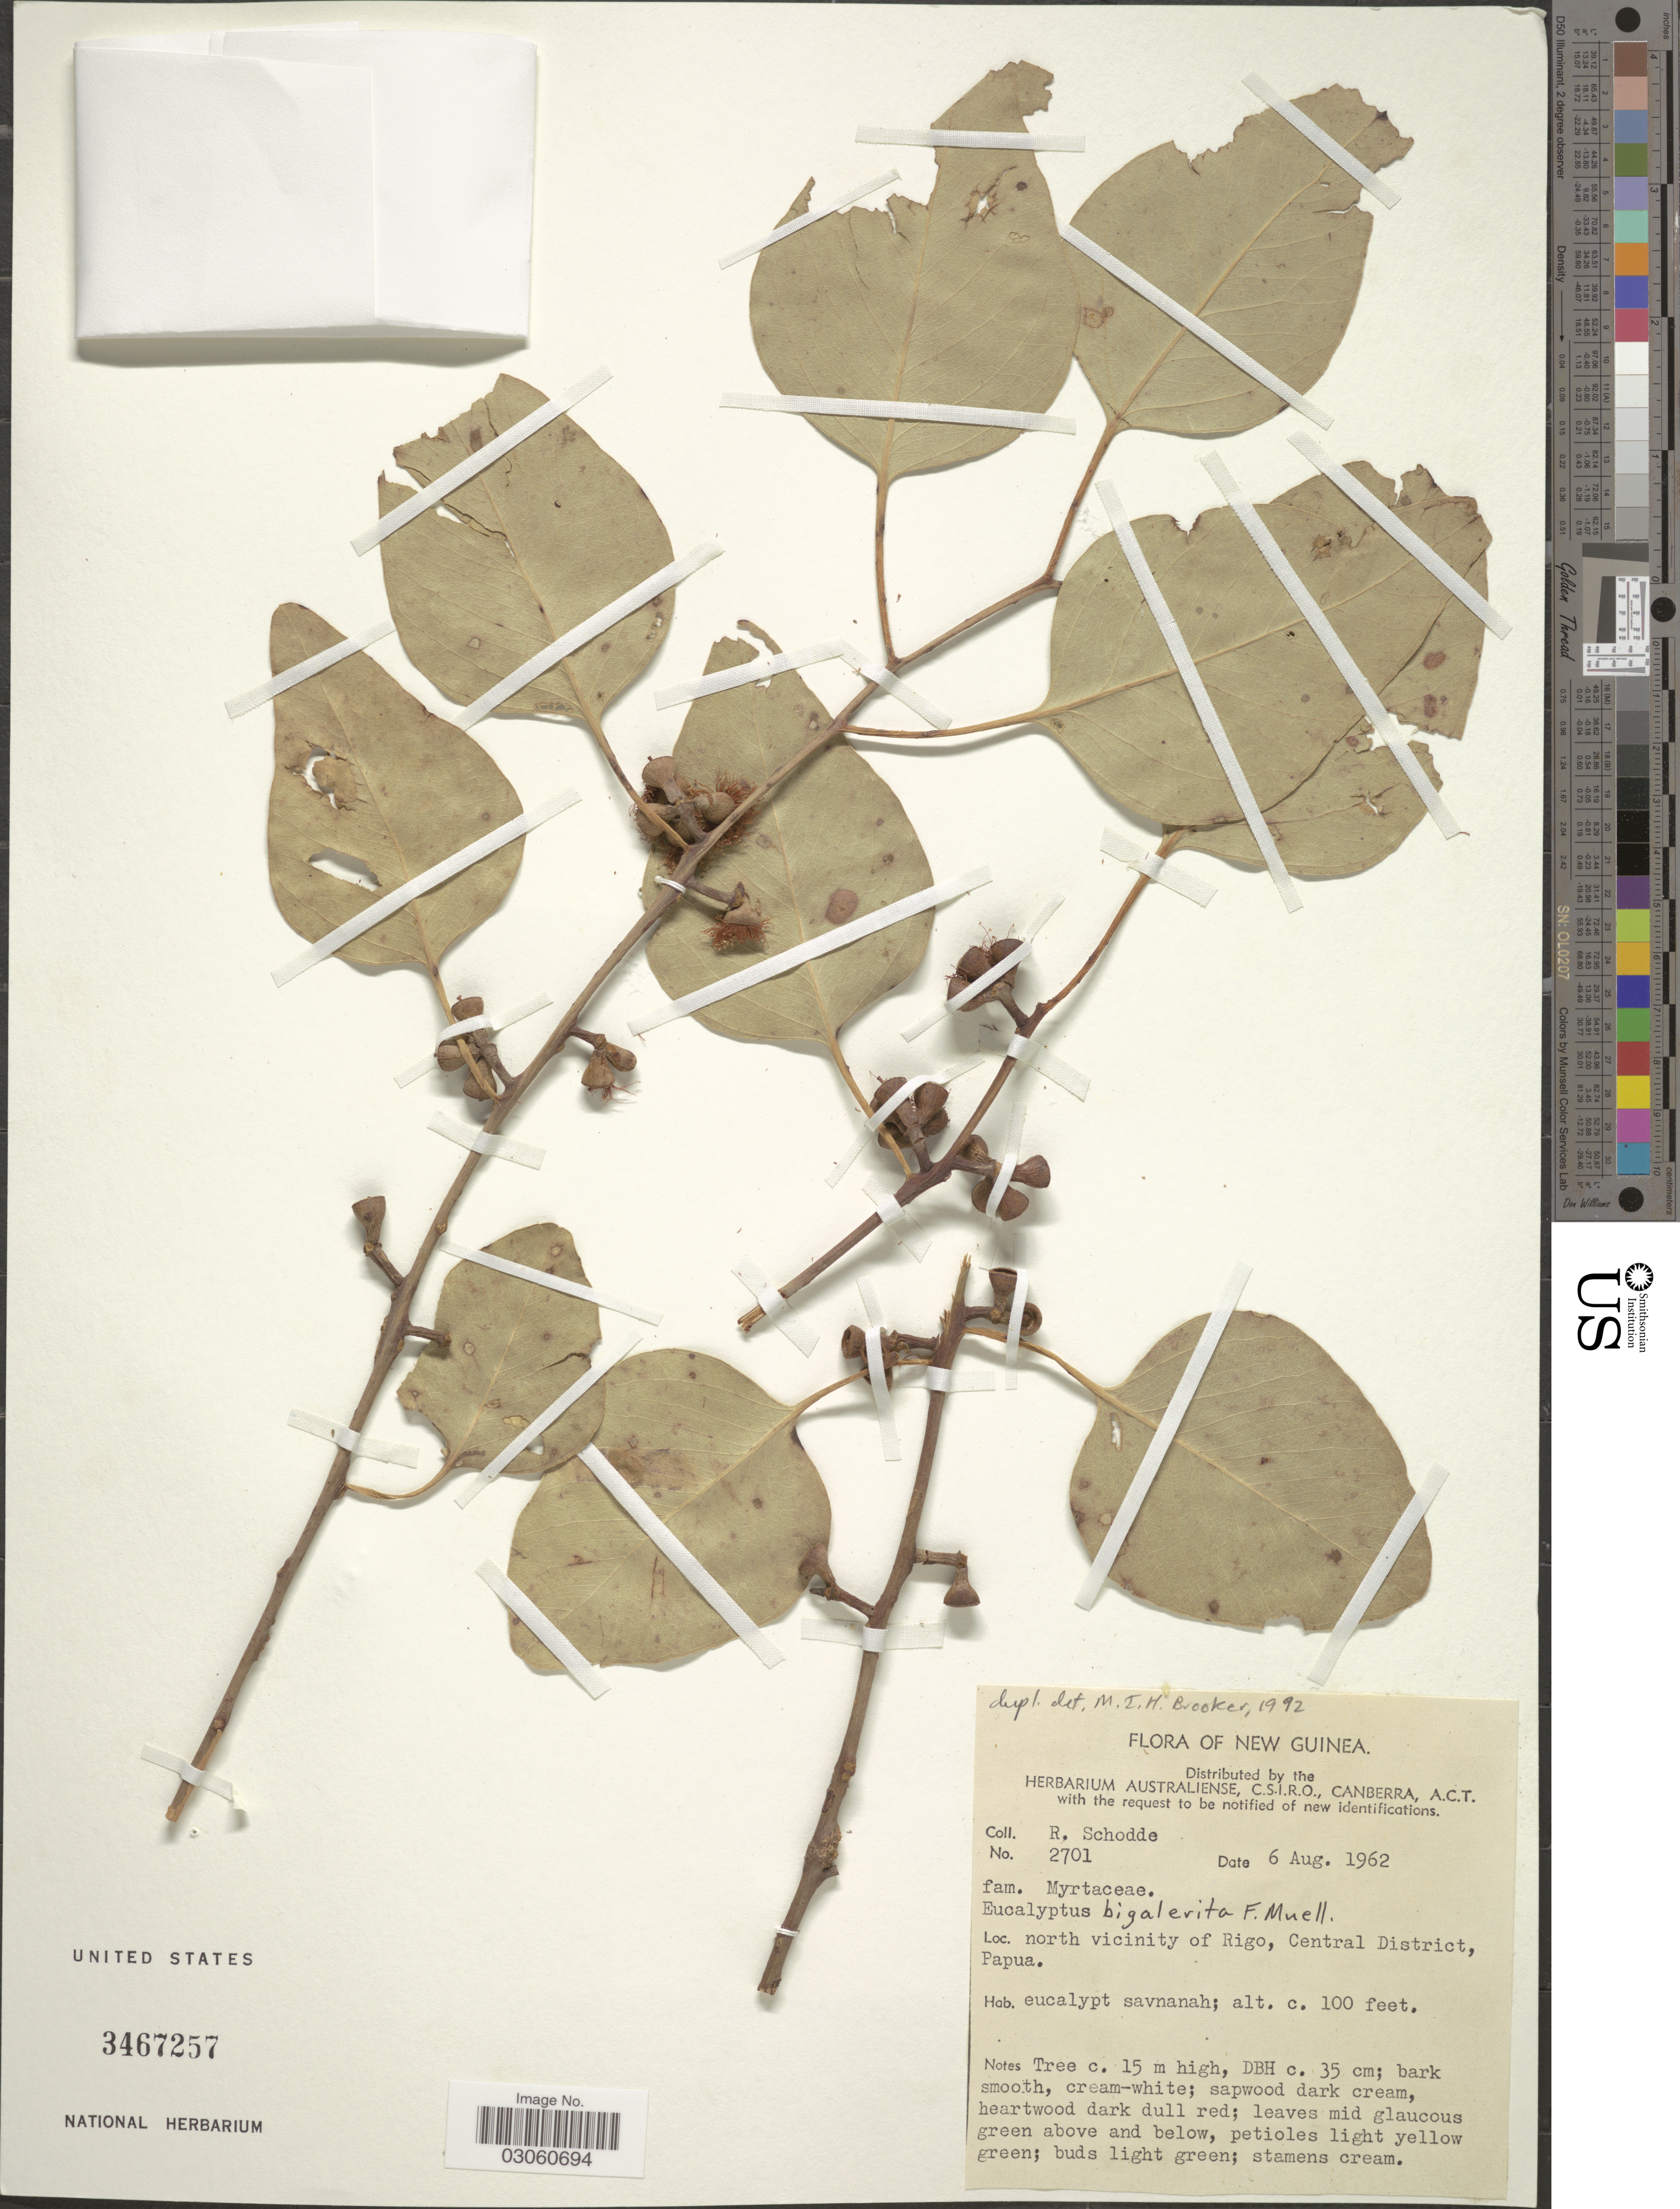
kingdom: Plantae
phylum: Tracheophyta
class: Magnoliopsida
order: Myrtales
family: Myrtaceae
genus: Eucalyptus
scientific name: Eucalyptus bigalerita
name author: F. Muell.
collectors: R. Schodde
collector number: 2701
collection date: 1962-08-06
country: Papua New Guinea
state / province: Central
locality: New Guinea, north vicinity of Rigo, Central District, Papua.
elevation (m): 30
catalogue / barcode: US 3467257